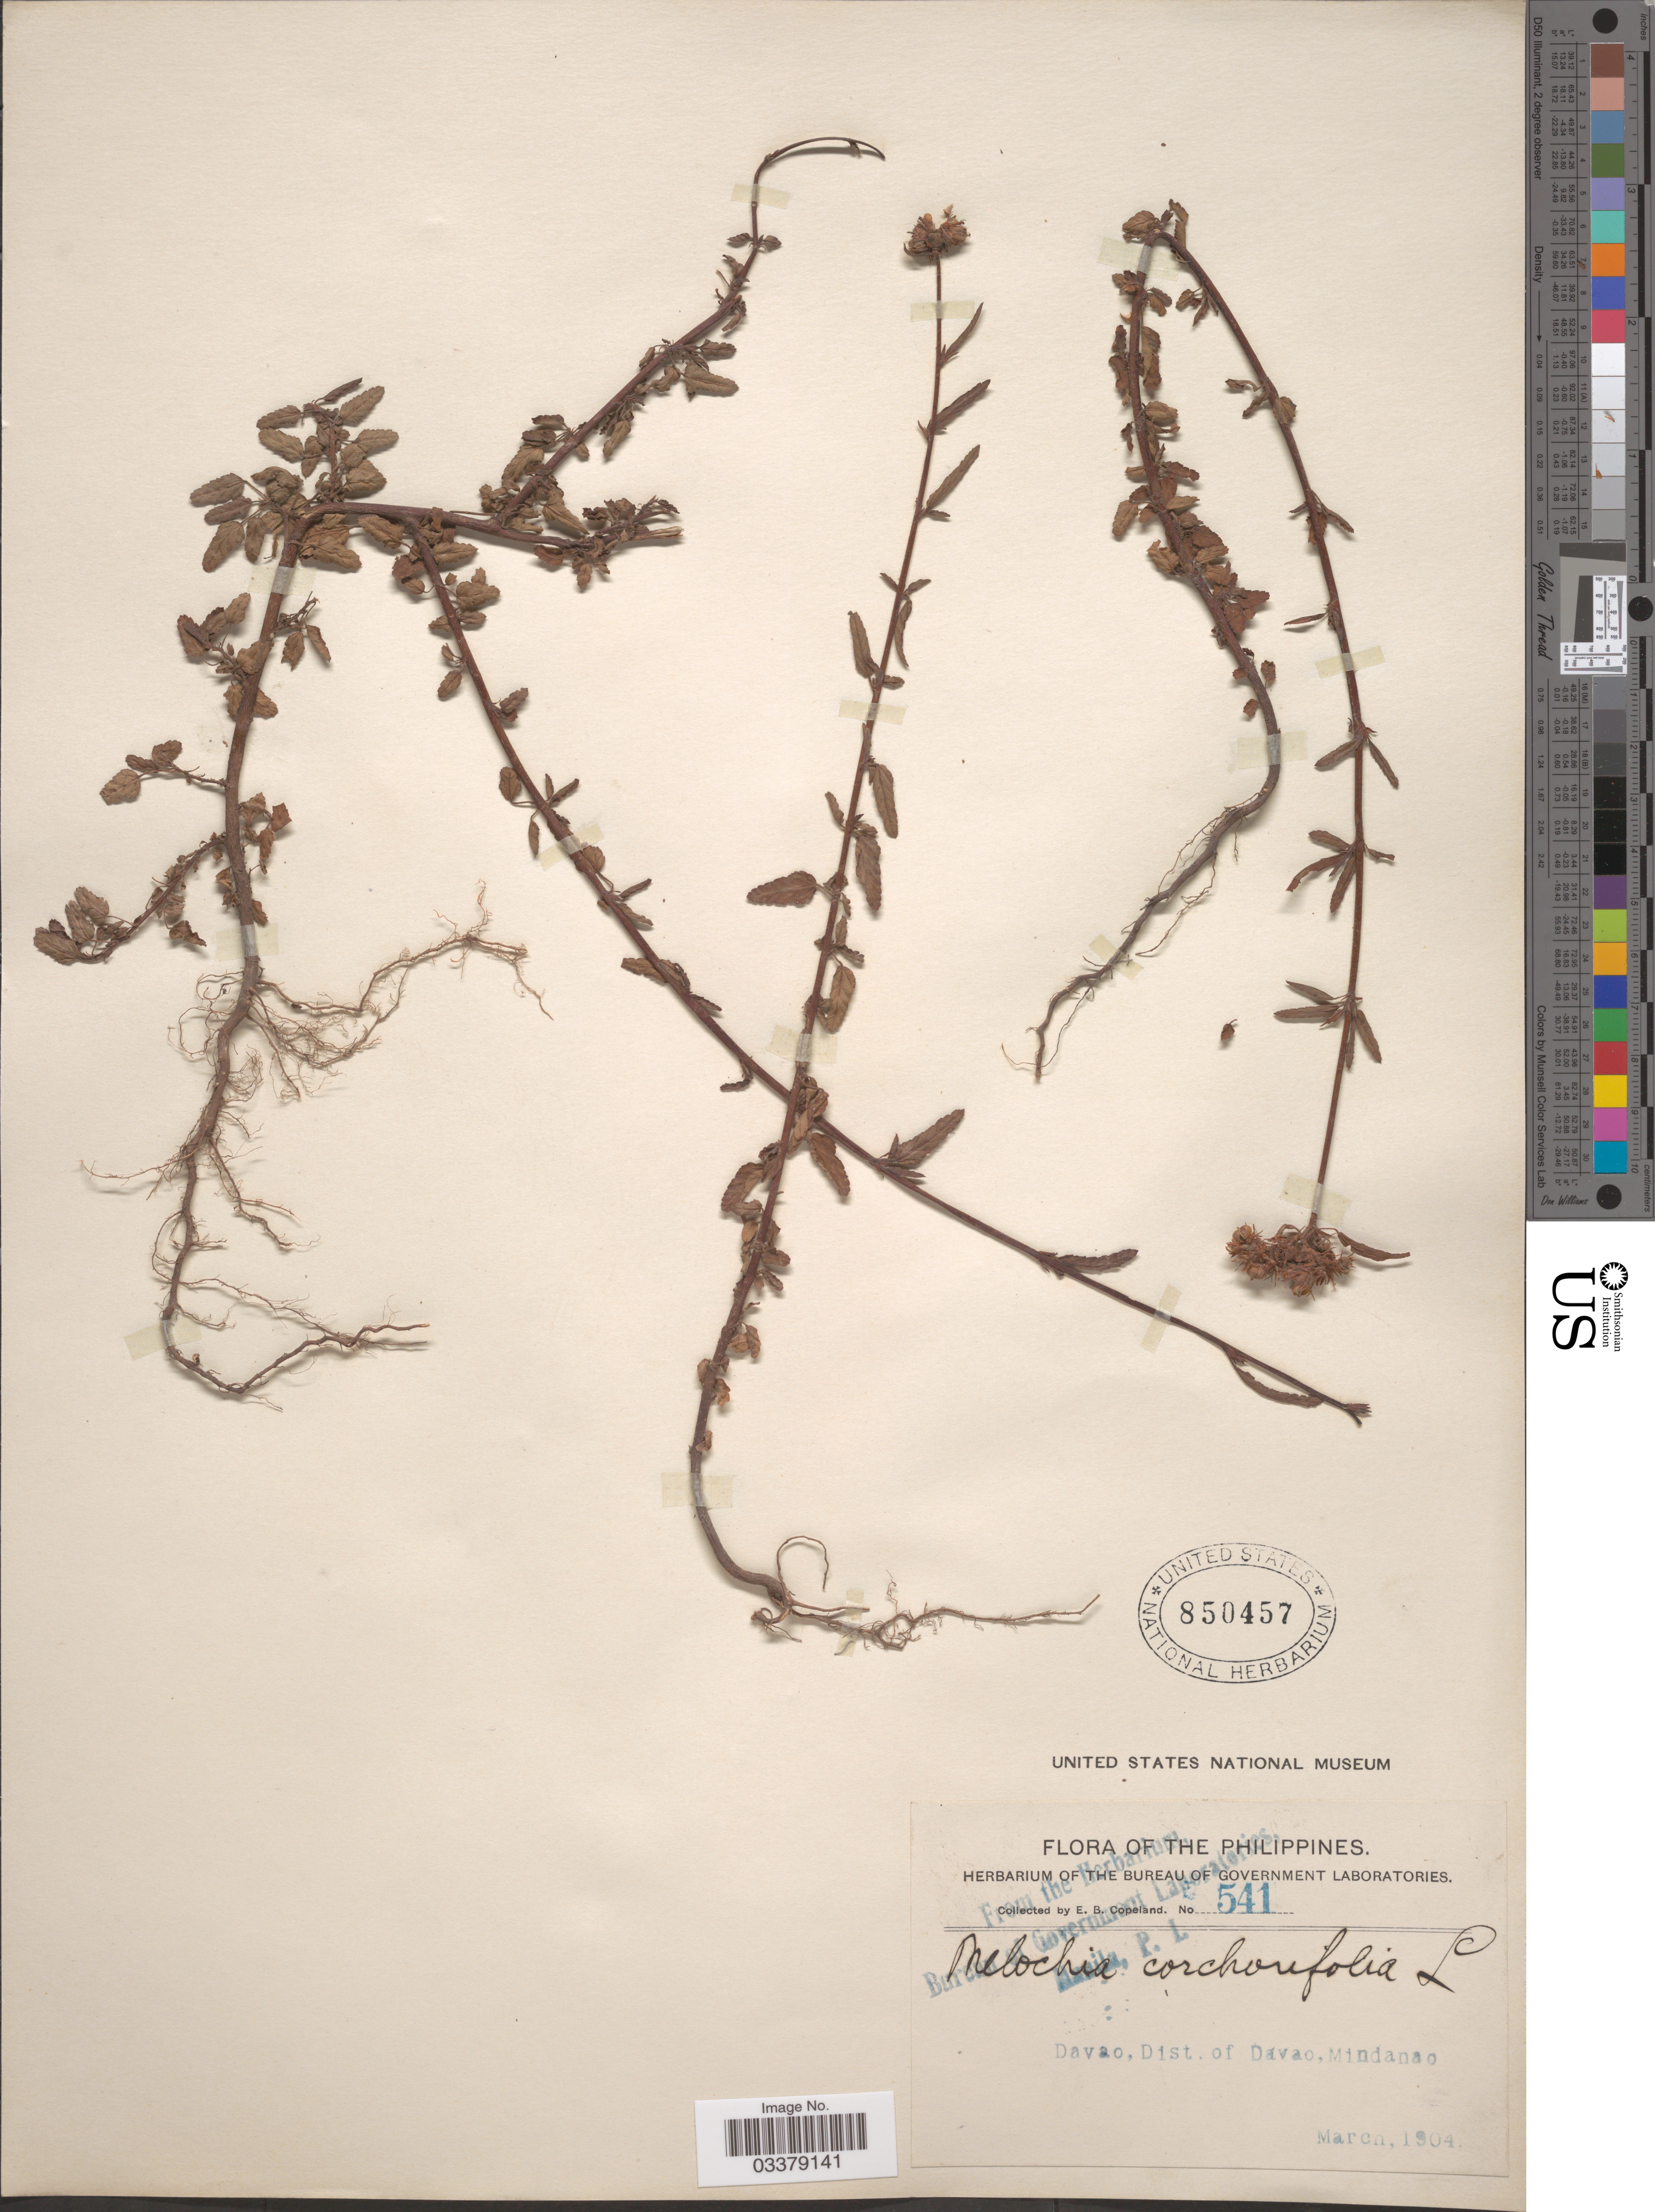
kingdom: Plantae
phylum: Tracheophyta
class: Magnoliopsida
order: Malvales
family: Malvaceae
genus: Melochia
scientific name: Melochia corchorifolia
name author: L.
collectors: E. B. Copeland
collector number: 541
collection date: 1904-03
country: Philippines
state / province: Davao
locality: Dist. of Davao. Mindanao.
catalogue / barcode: US 850457